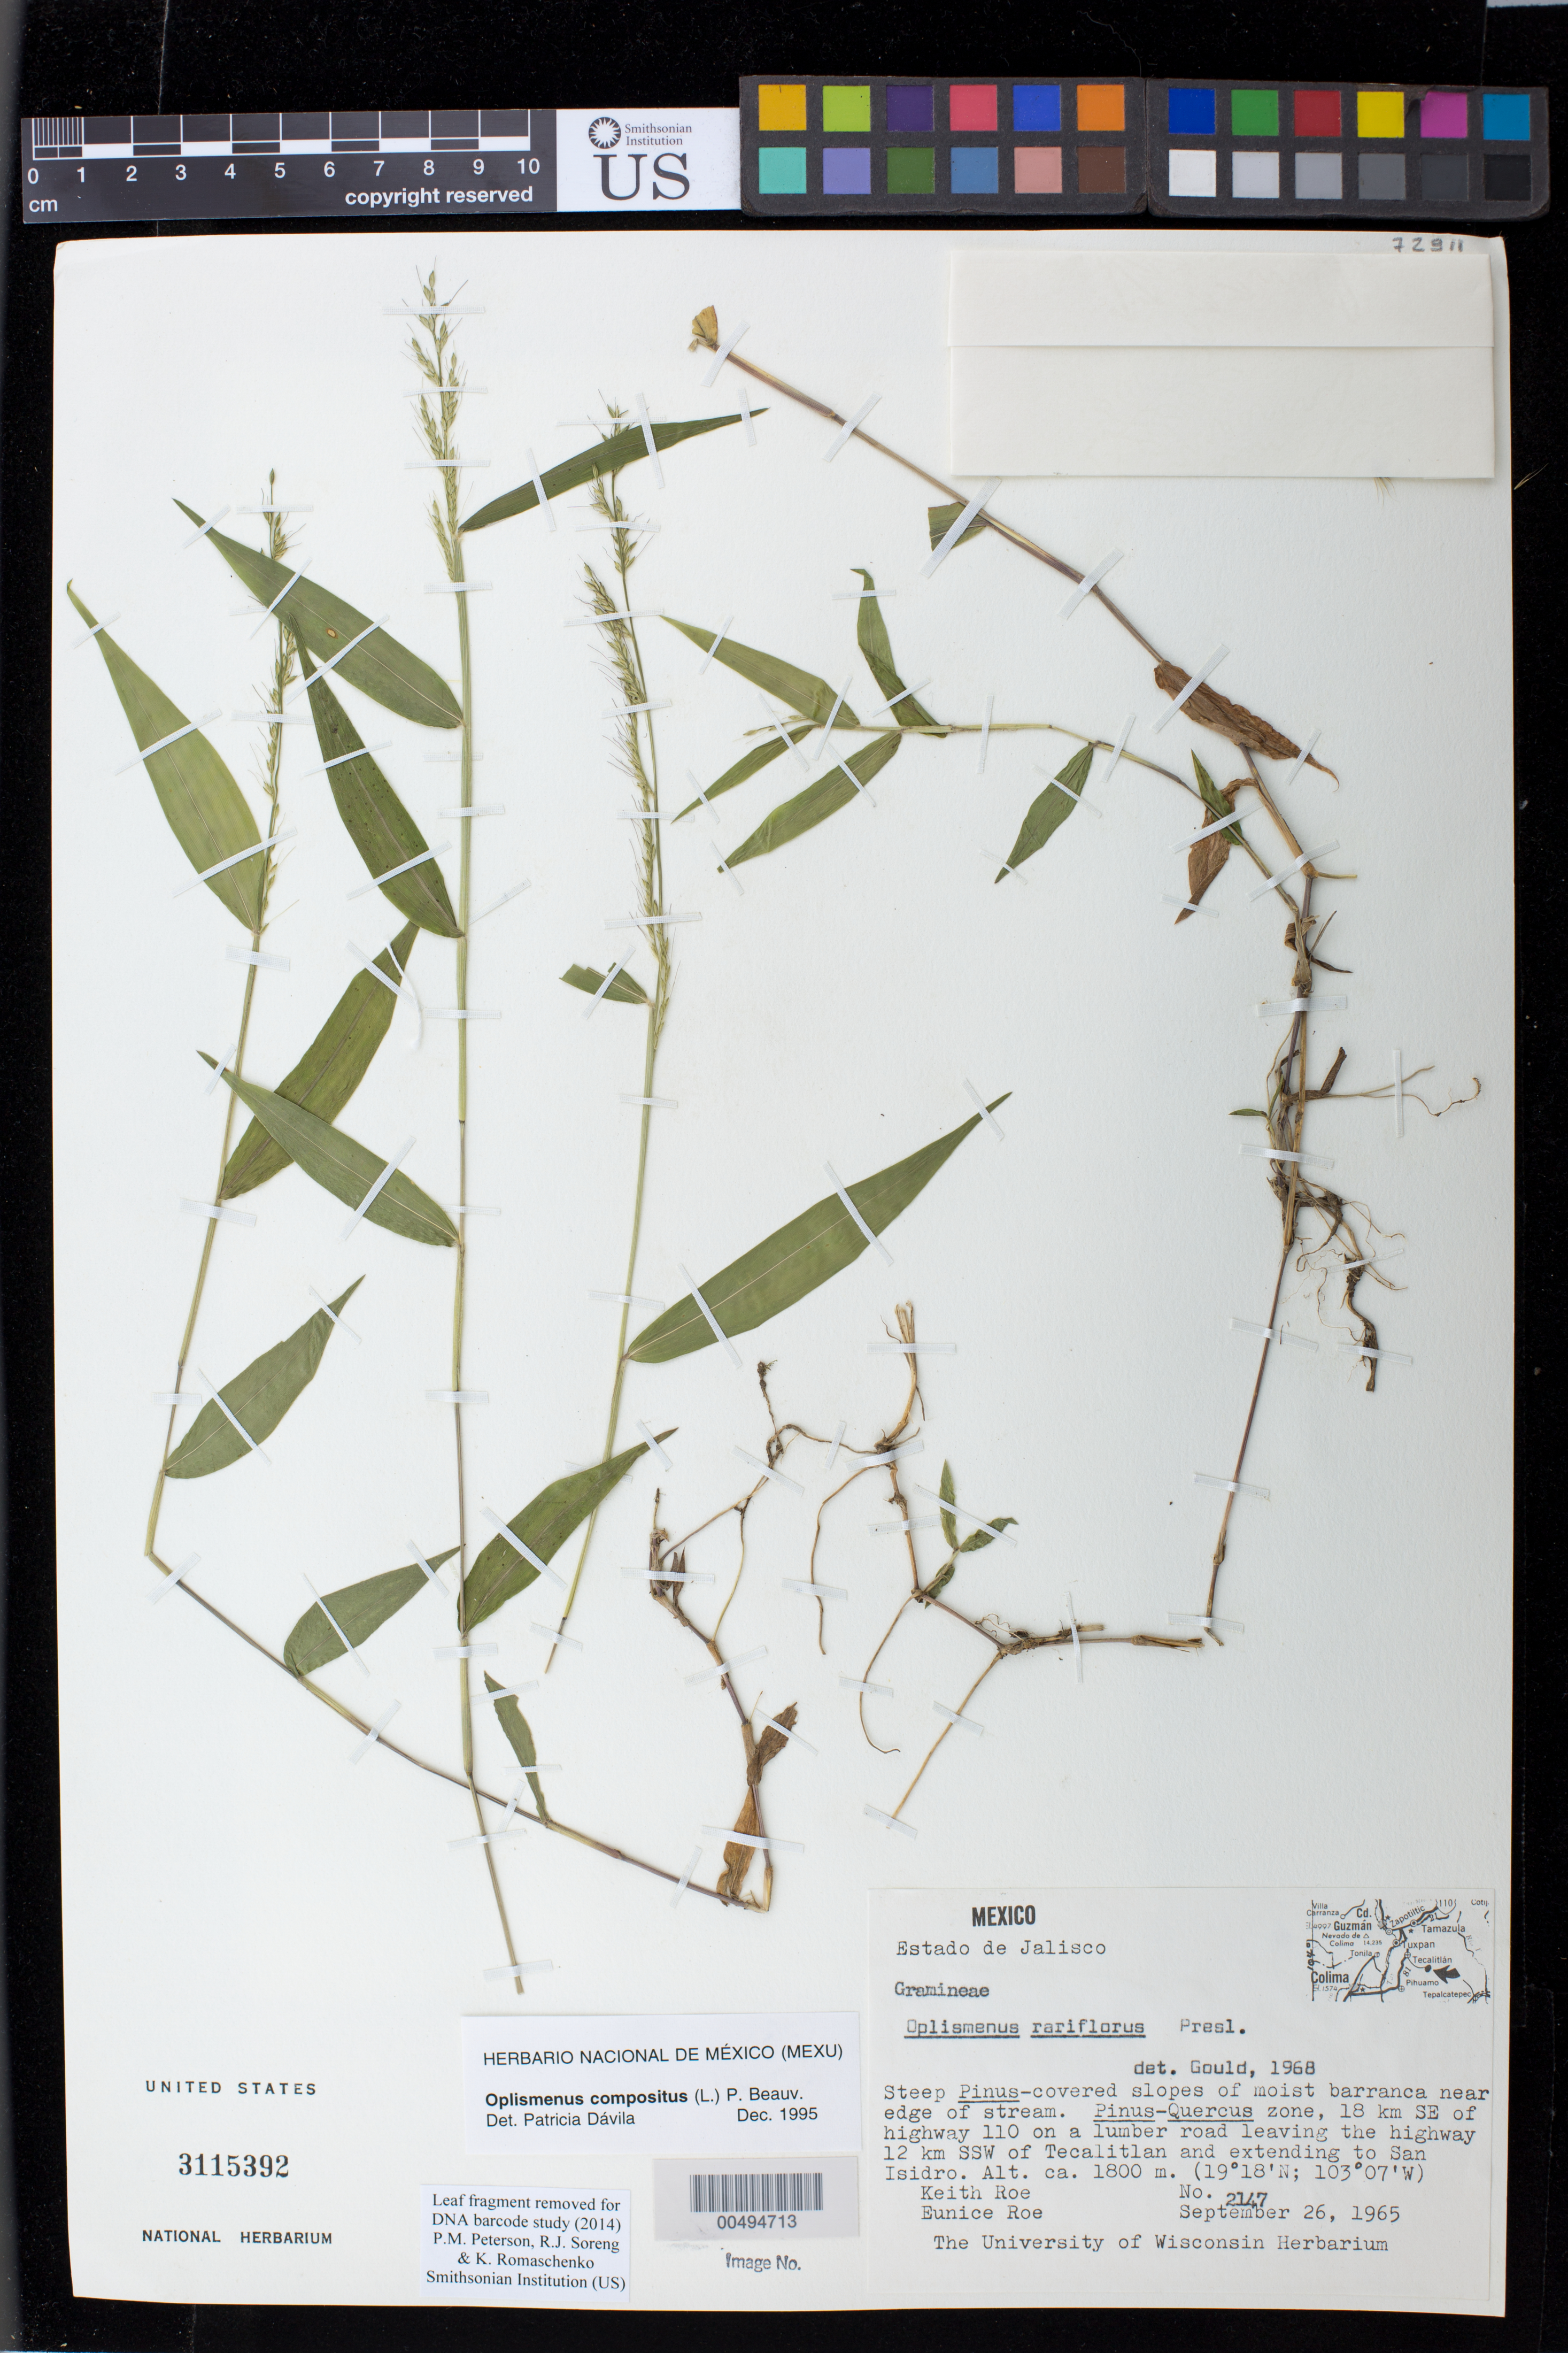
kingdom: Plantae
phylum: Tracheophyta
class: Liliopsida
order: Poales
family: Poaceae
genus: Oplismenus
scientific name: Oplismenus compositus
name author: (L.) P. Beauv.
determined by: Dávila, P. D.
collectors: K. E. Roe & E. Roe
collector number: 2147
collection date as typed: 26 Sep 1965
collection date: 1965-09-26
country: Mexico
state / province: Jalisco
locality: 18 km SE of hwy 110 on a lumber rd leaving the hwy 12 km SSW of Tecalitlan & extending to San Isidro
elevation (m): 1800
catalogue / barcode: US 3115392